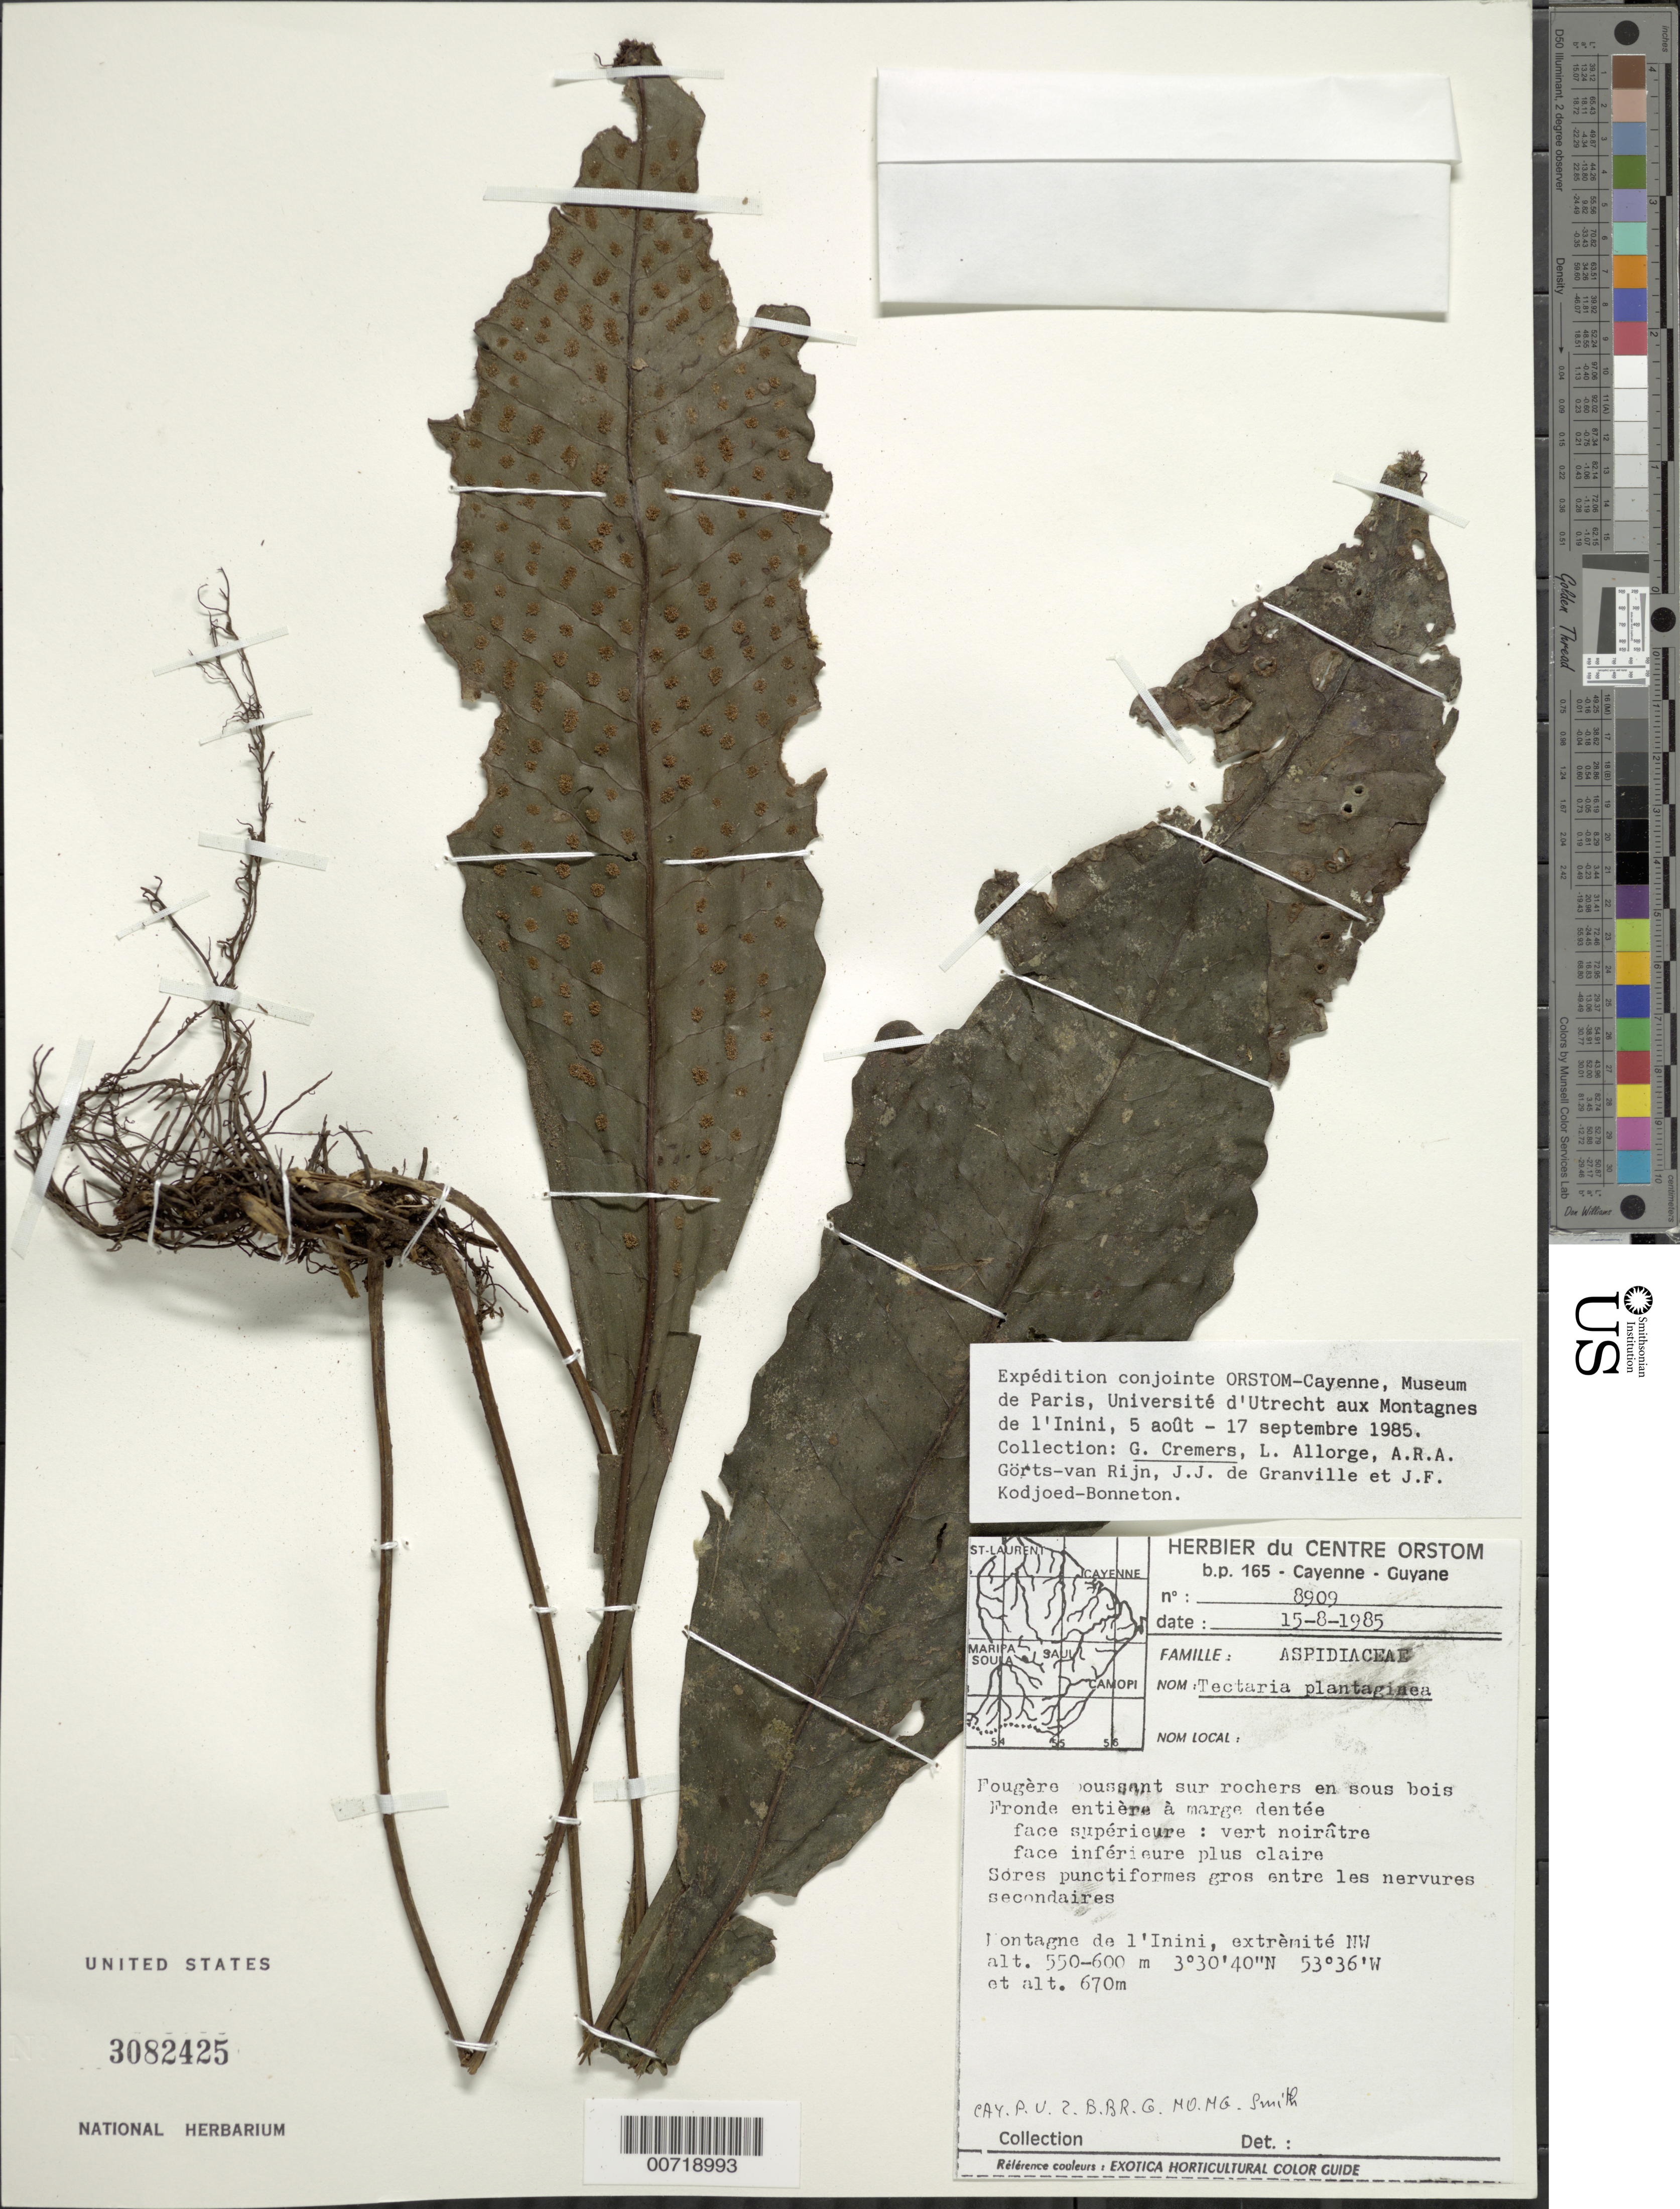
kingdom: Plantae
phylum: Tracheophyta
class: Polypodiopsida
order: Polypodiales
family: Tectariaceae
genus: Tectaria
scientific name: Tectaria plantaginea var. macrocarpa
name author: (Fée) C.V. Morton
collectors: G. Cremers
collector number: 8909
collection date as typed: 15-Aug-85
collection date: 1985-08-15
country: French Guiana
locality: Montagne de l'Inini, extrèmité NW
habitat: On large rock under trees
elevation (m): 670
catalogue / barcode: US 3082425